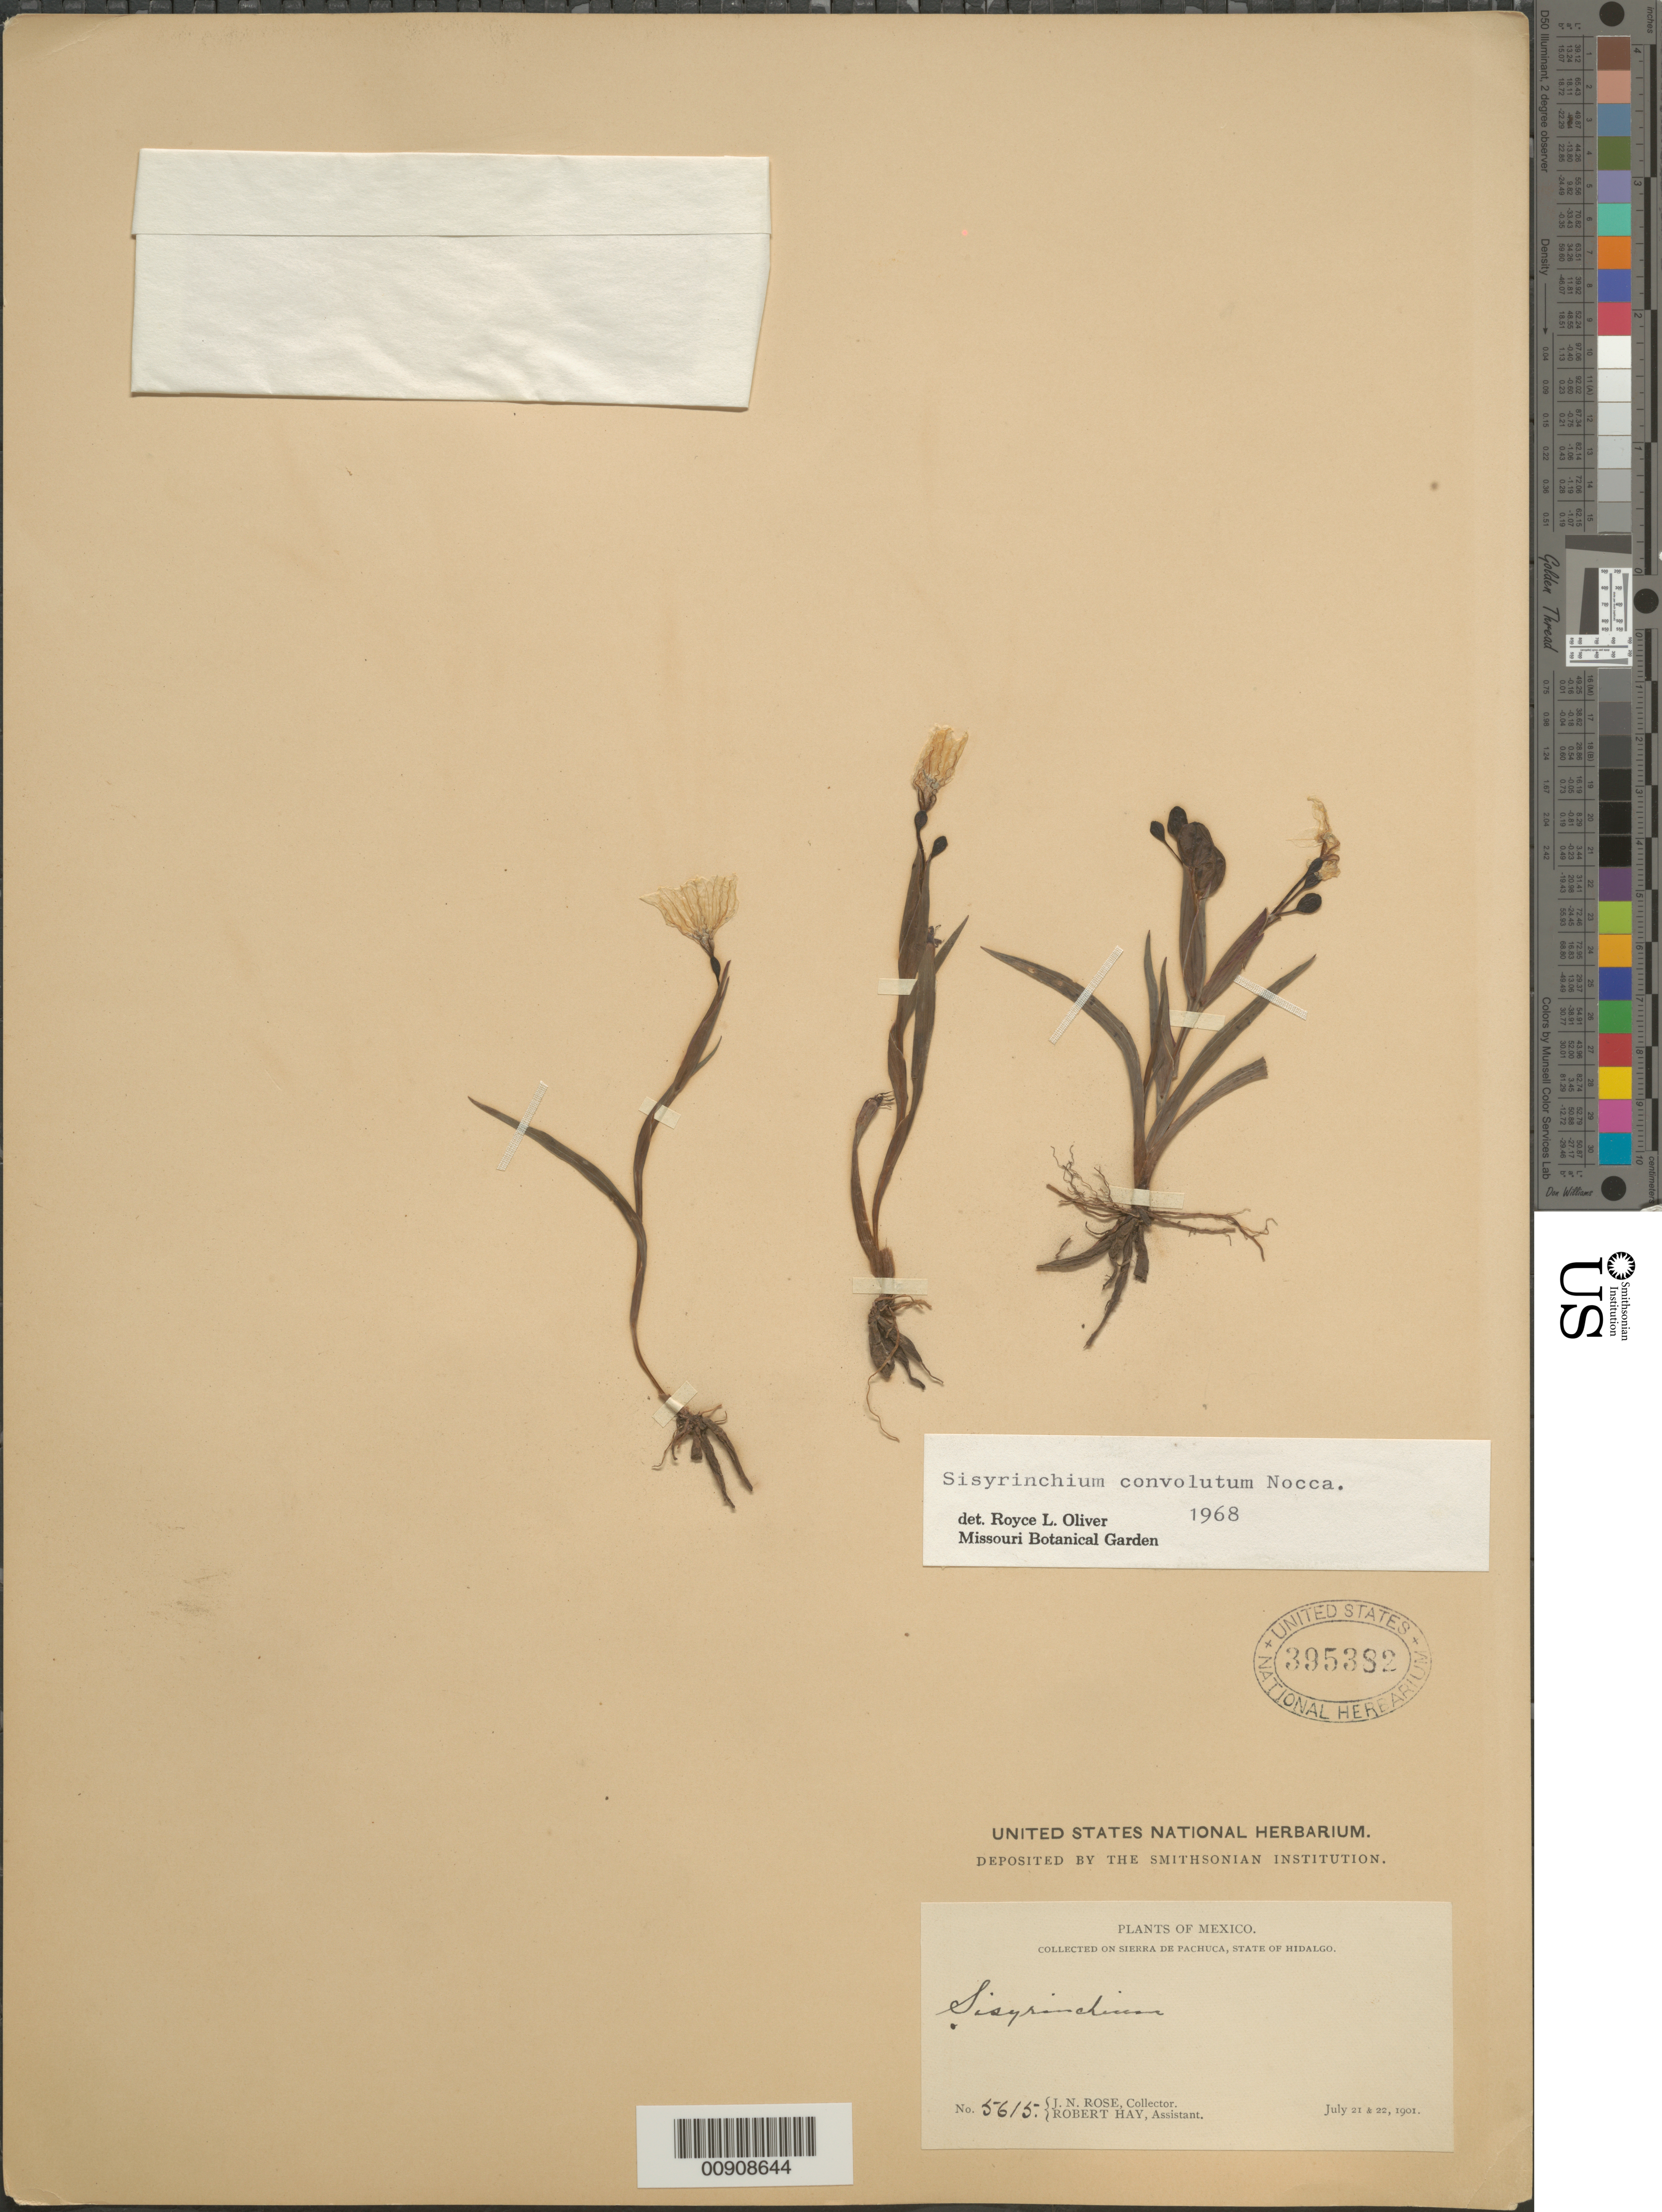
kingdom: Plantae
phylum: Tracheophyta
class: Liliopsida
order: Asparagales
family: Iridaceae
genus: Sisyrinchium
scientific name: Sisyrinchium convolutum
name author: Nocca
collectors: J. N. Rose & R. Hay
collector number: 5615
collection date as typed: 21 Jul 1901 to 22 Jul 1901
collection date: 1901-07-21/1901-07-22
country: Mexico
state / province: Hidalgo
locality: Sierra de Pachuca, State of Hidalgo.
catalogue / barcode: US 395382